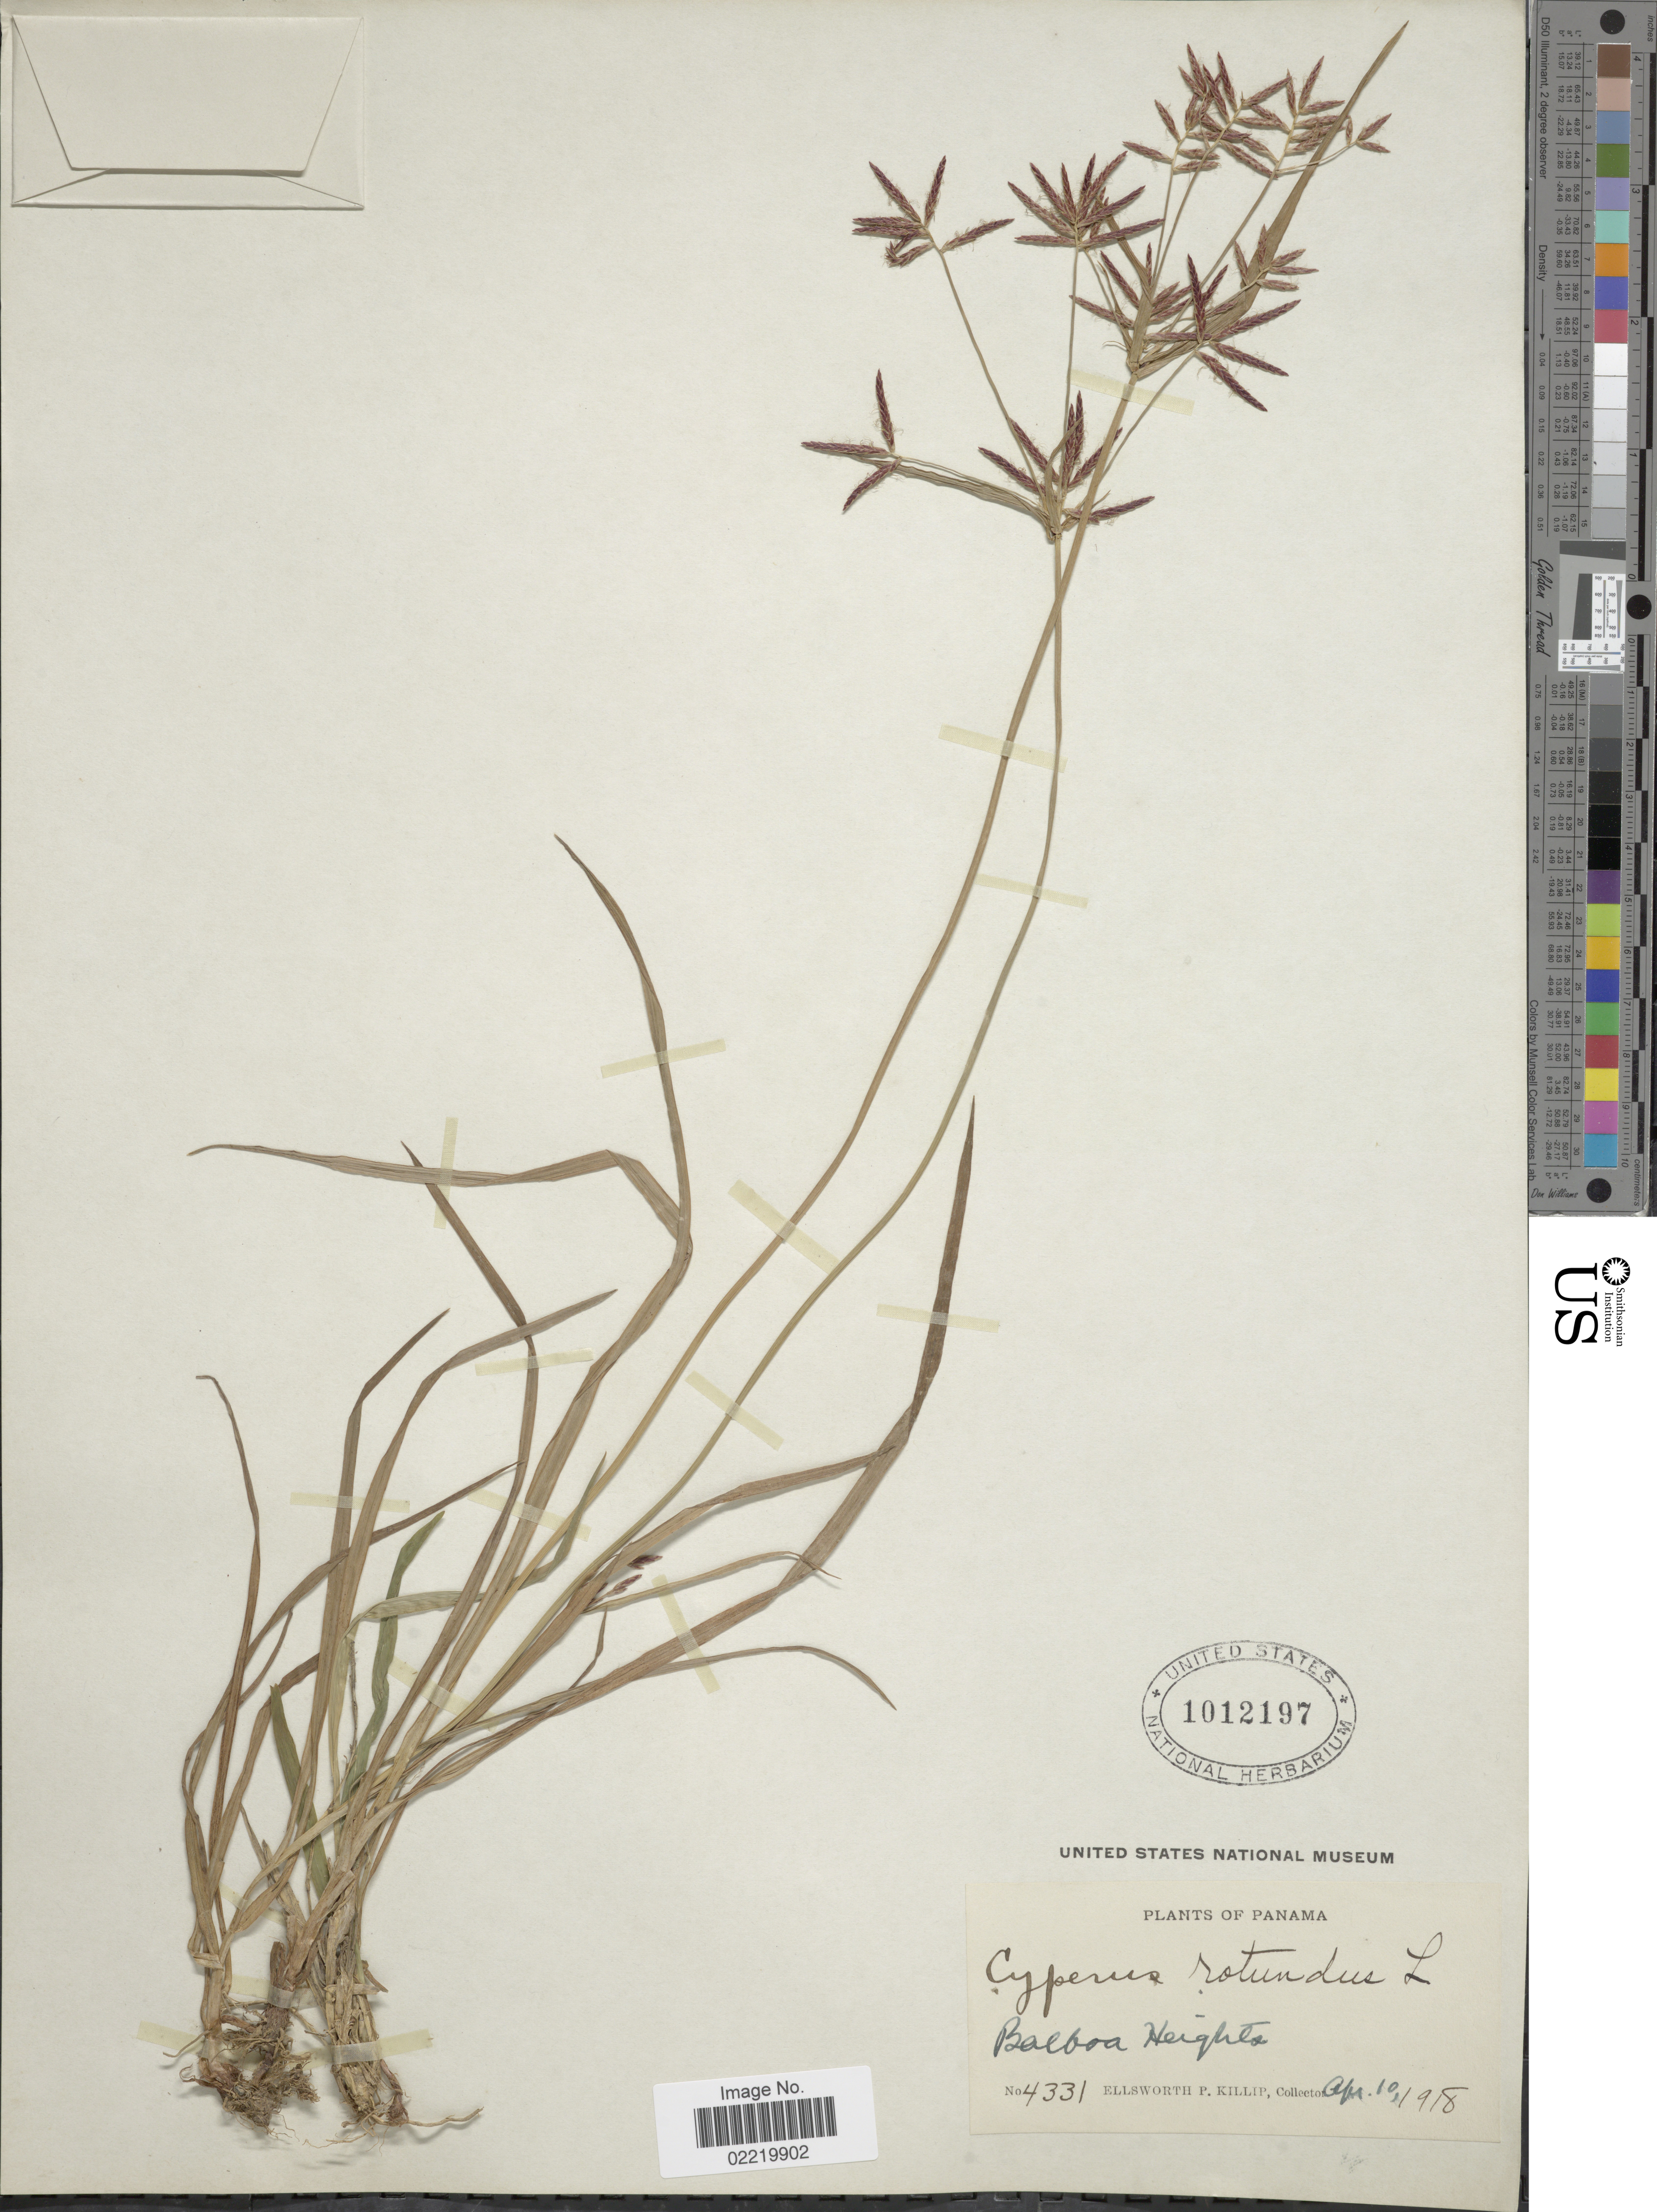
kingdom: Plantae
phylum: Tracheophyta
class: Liliopsida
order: Poales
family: Cyperaceae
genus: Cyperus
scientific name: Cyperus rotundus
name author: L.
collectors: E. P. Killip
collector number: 4331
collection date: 1918-04-10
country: Panama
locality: Balboa Heights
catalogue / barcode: US 1012197